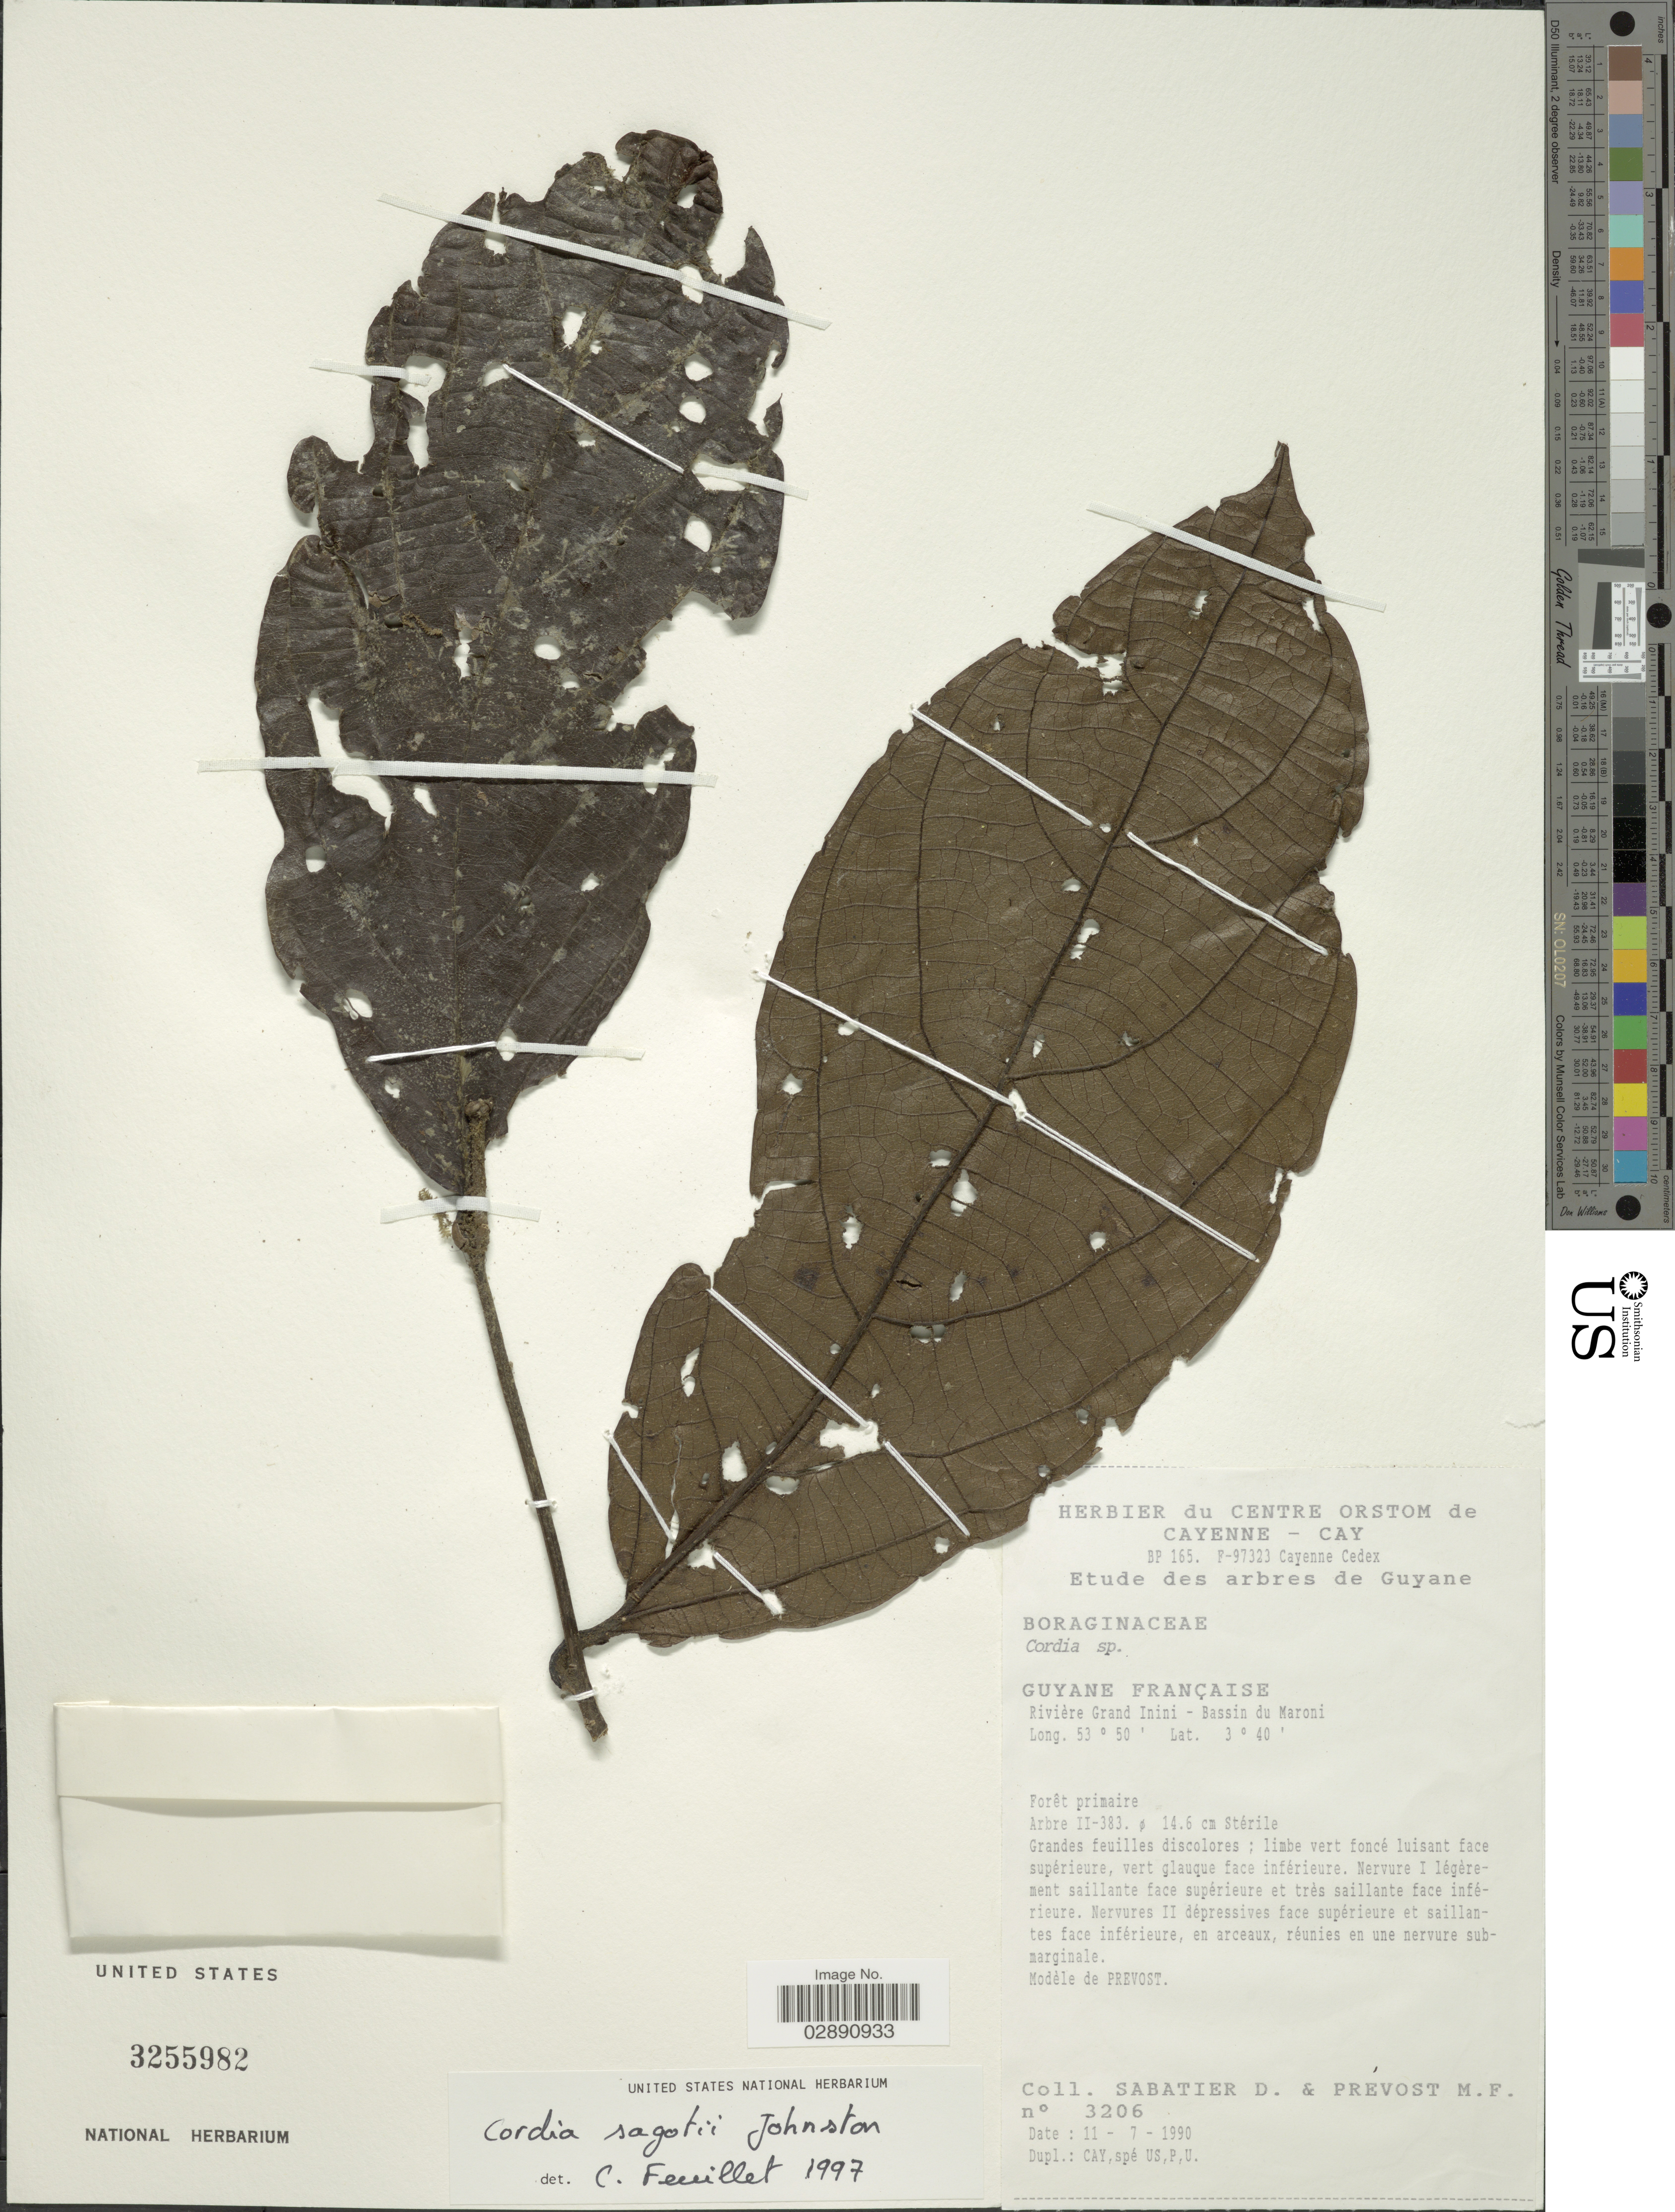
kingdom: Plantae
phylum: Tracheophyta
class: Magnoliopsida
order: Boraginales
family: Cordiaceae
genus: Cordia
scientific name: Cordia hirta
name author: I.M. Johnst.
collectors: D. Sabatier & M. Prévost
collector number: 3206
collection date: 1990-07-11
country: French Guiana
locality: Guyane Française. Rivière Grand Inini - Bassin du Maroni.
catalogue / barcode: US 3255982